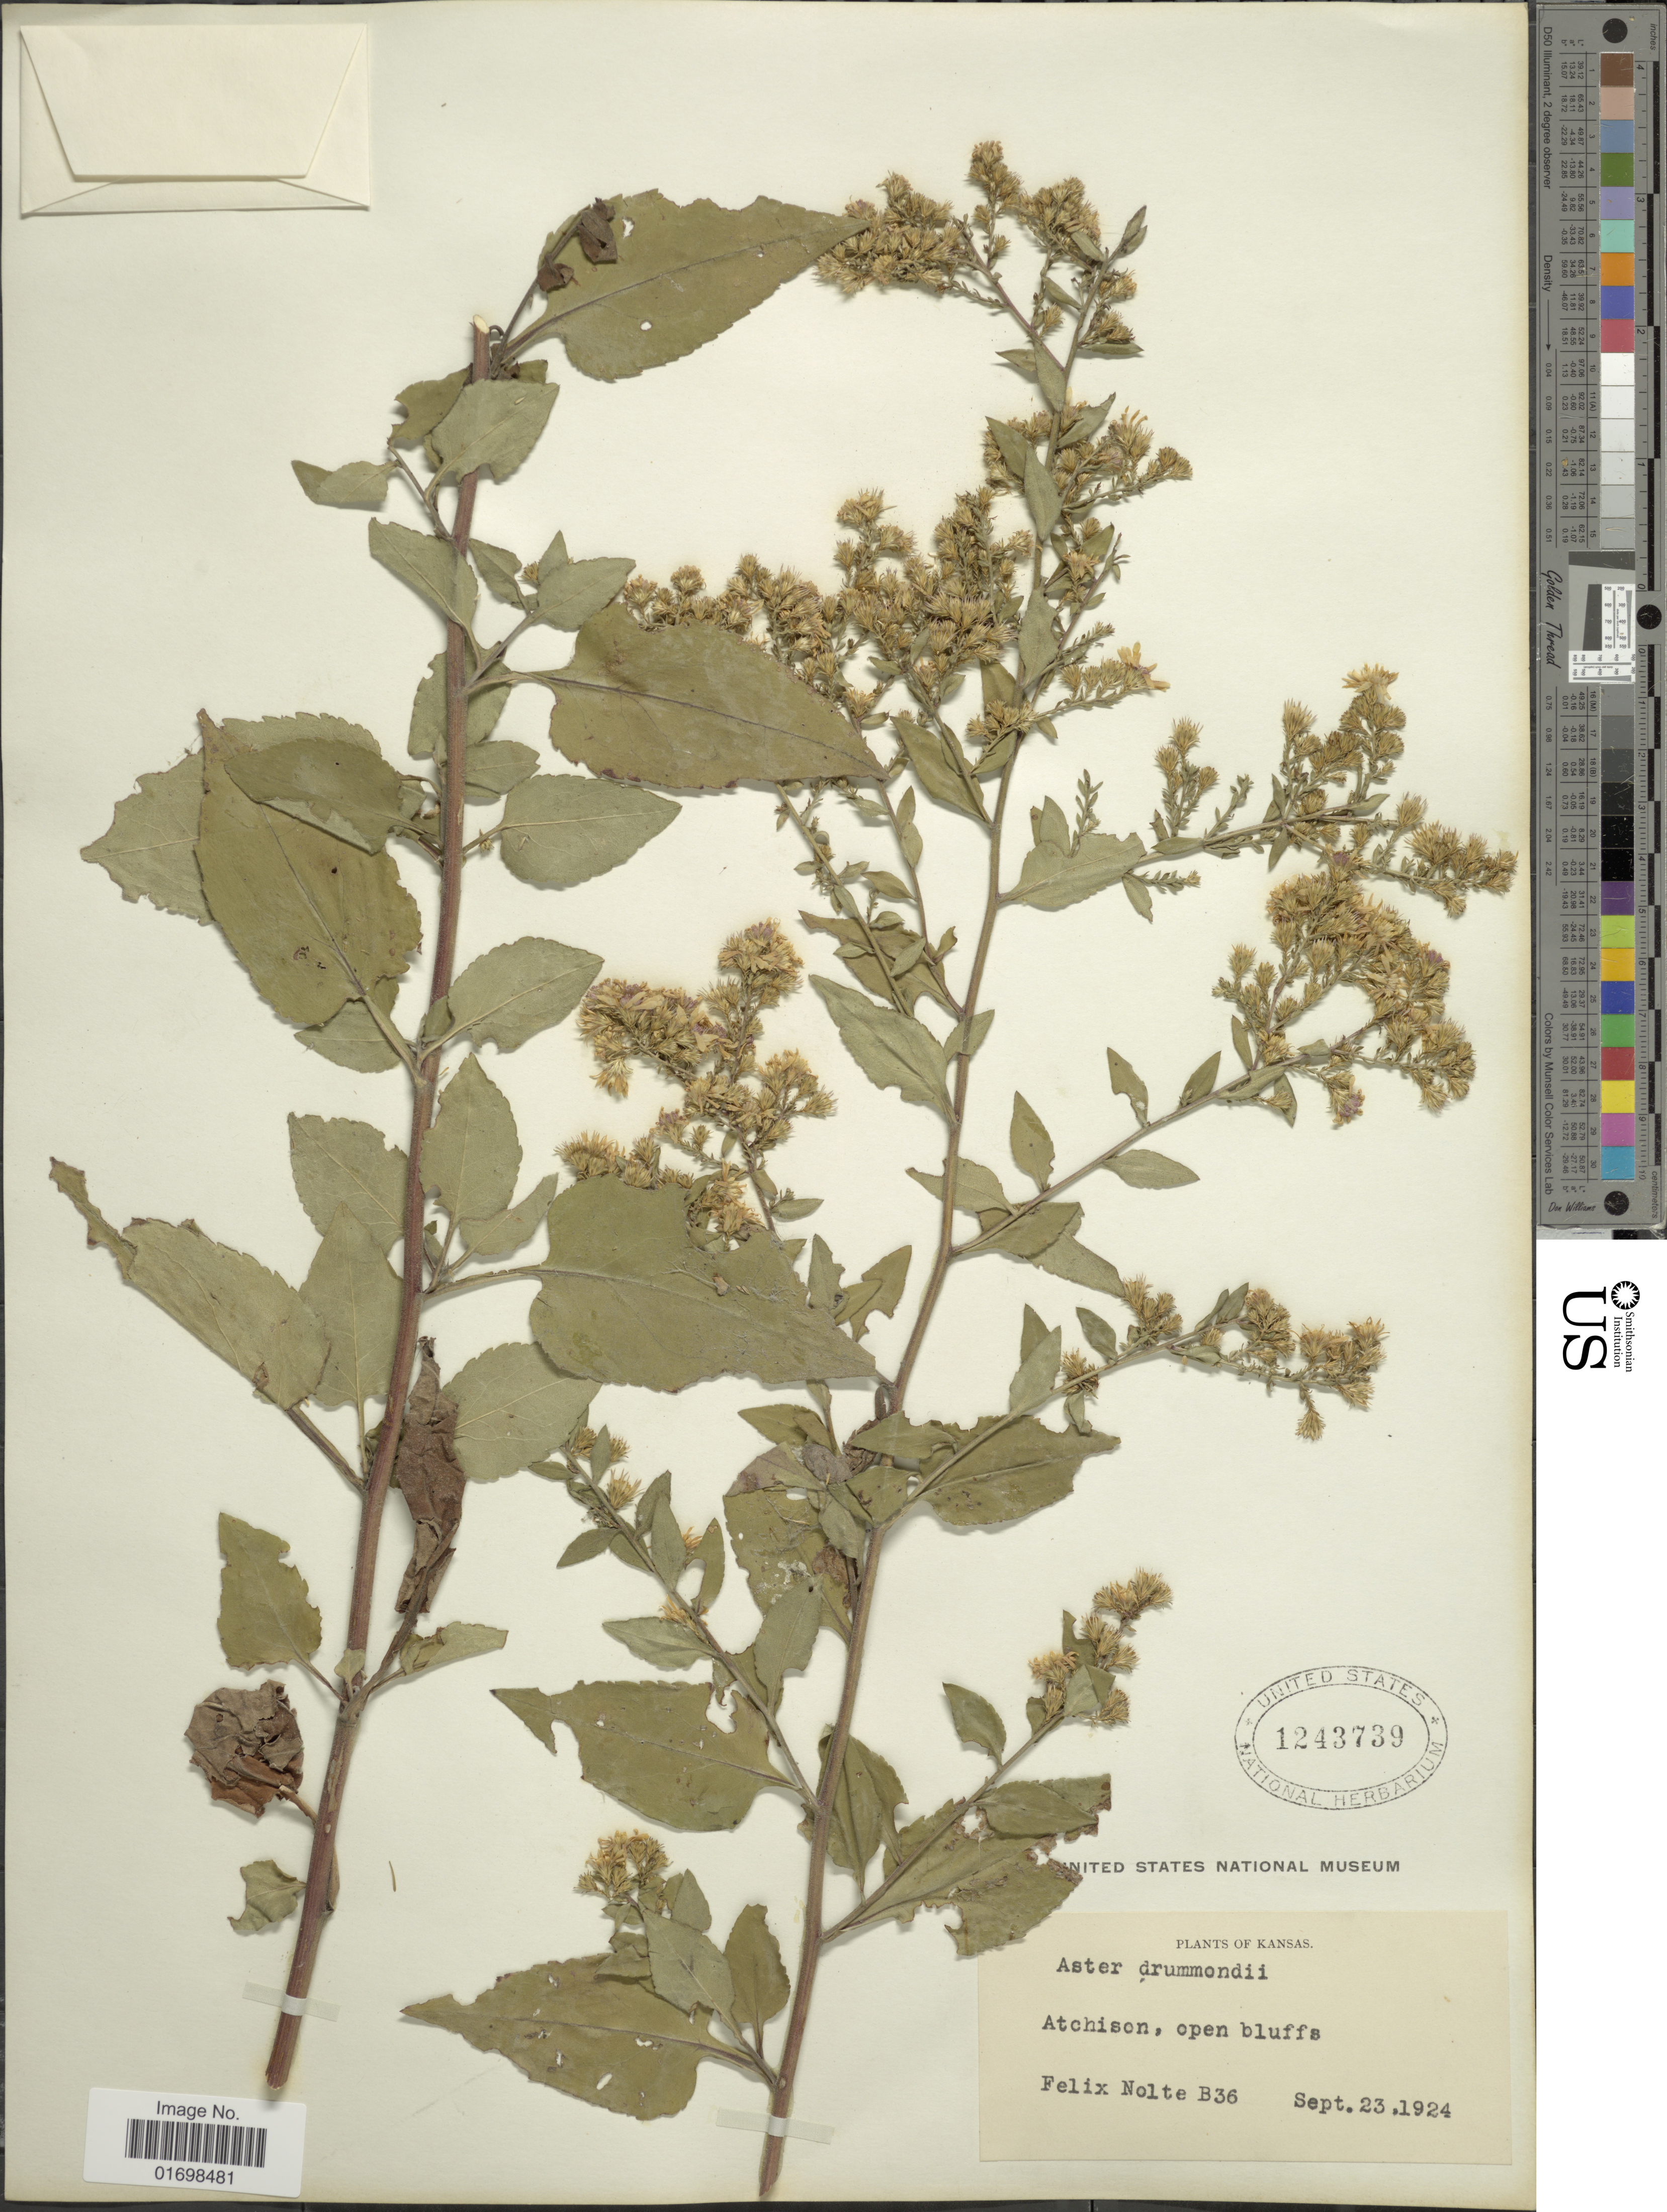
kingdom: Plantae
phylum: Tracheophyta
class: Magnoliopsida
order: Asterales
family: Asteraceae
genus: Symphyotrichum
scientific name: Symphyotrichum drummondii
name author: (Lindl.) G.L. Nesom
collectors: F. Nolte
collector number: B36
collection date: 1924-09-23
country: United States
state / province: Kansas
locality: Kansas, Atchison, open bluffs.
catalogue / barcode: US 1243739